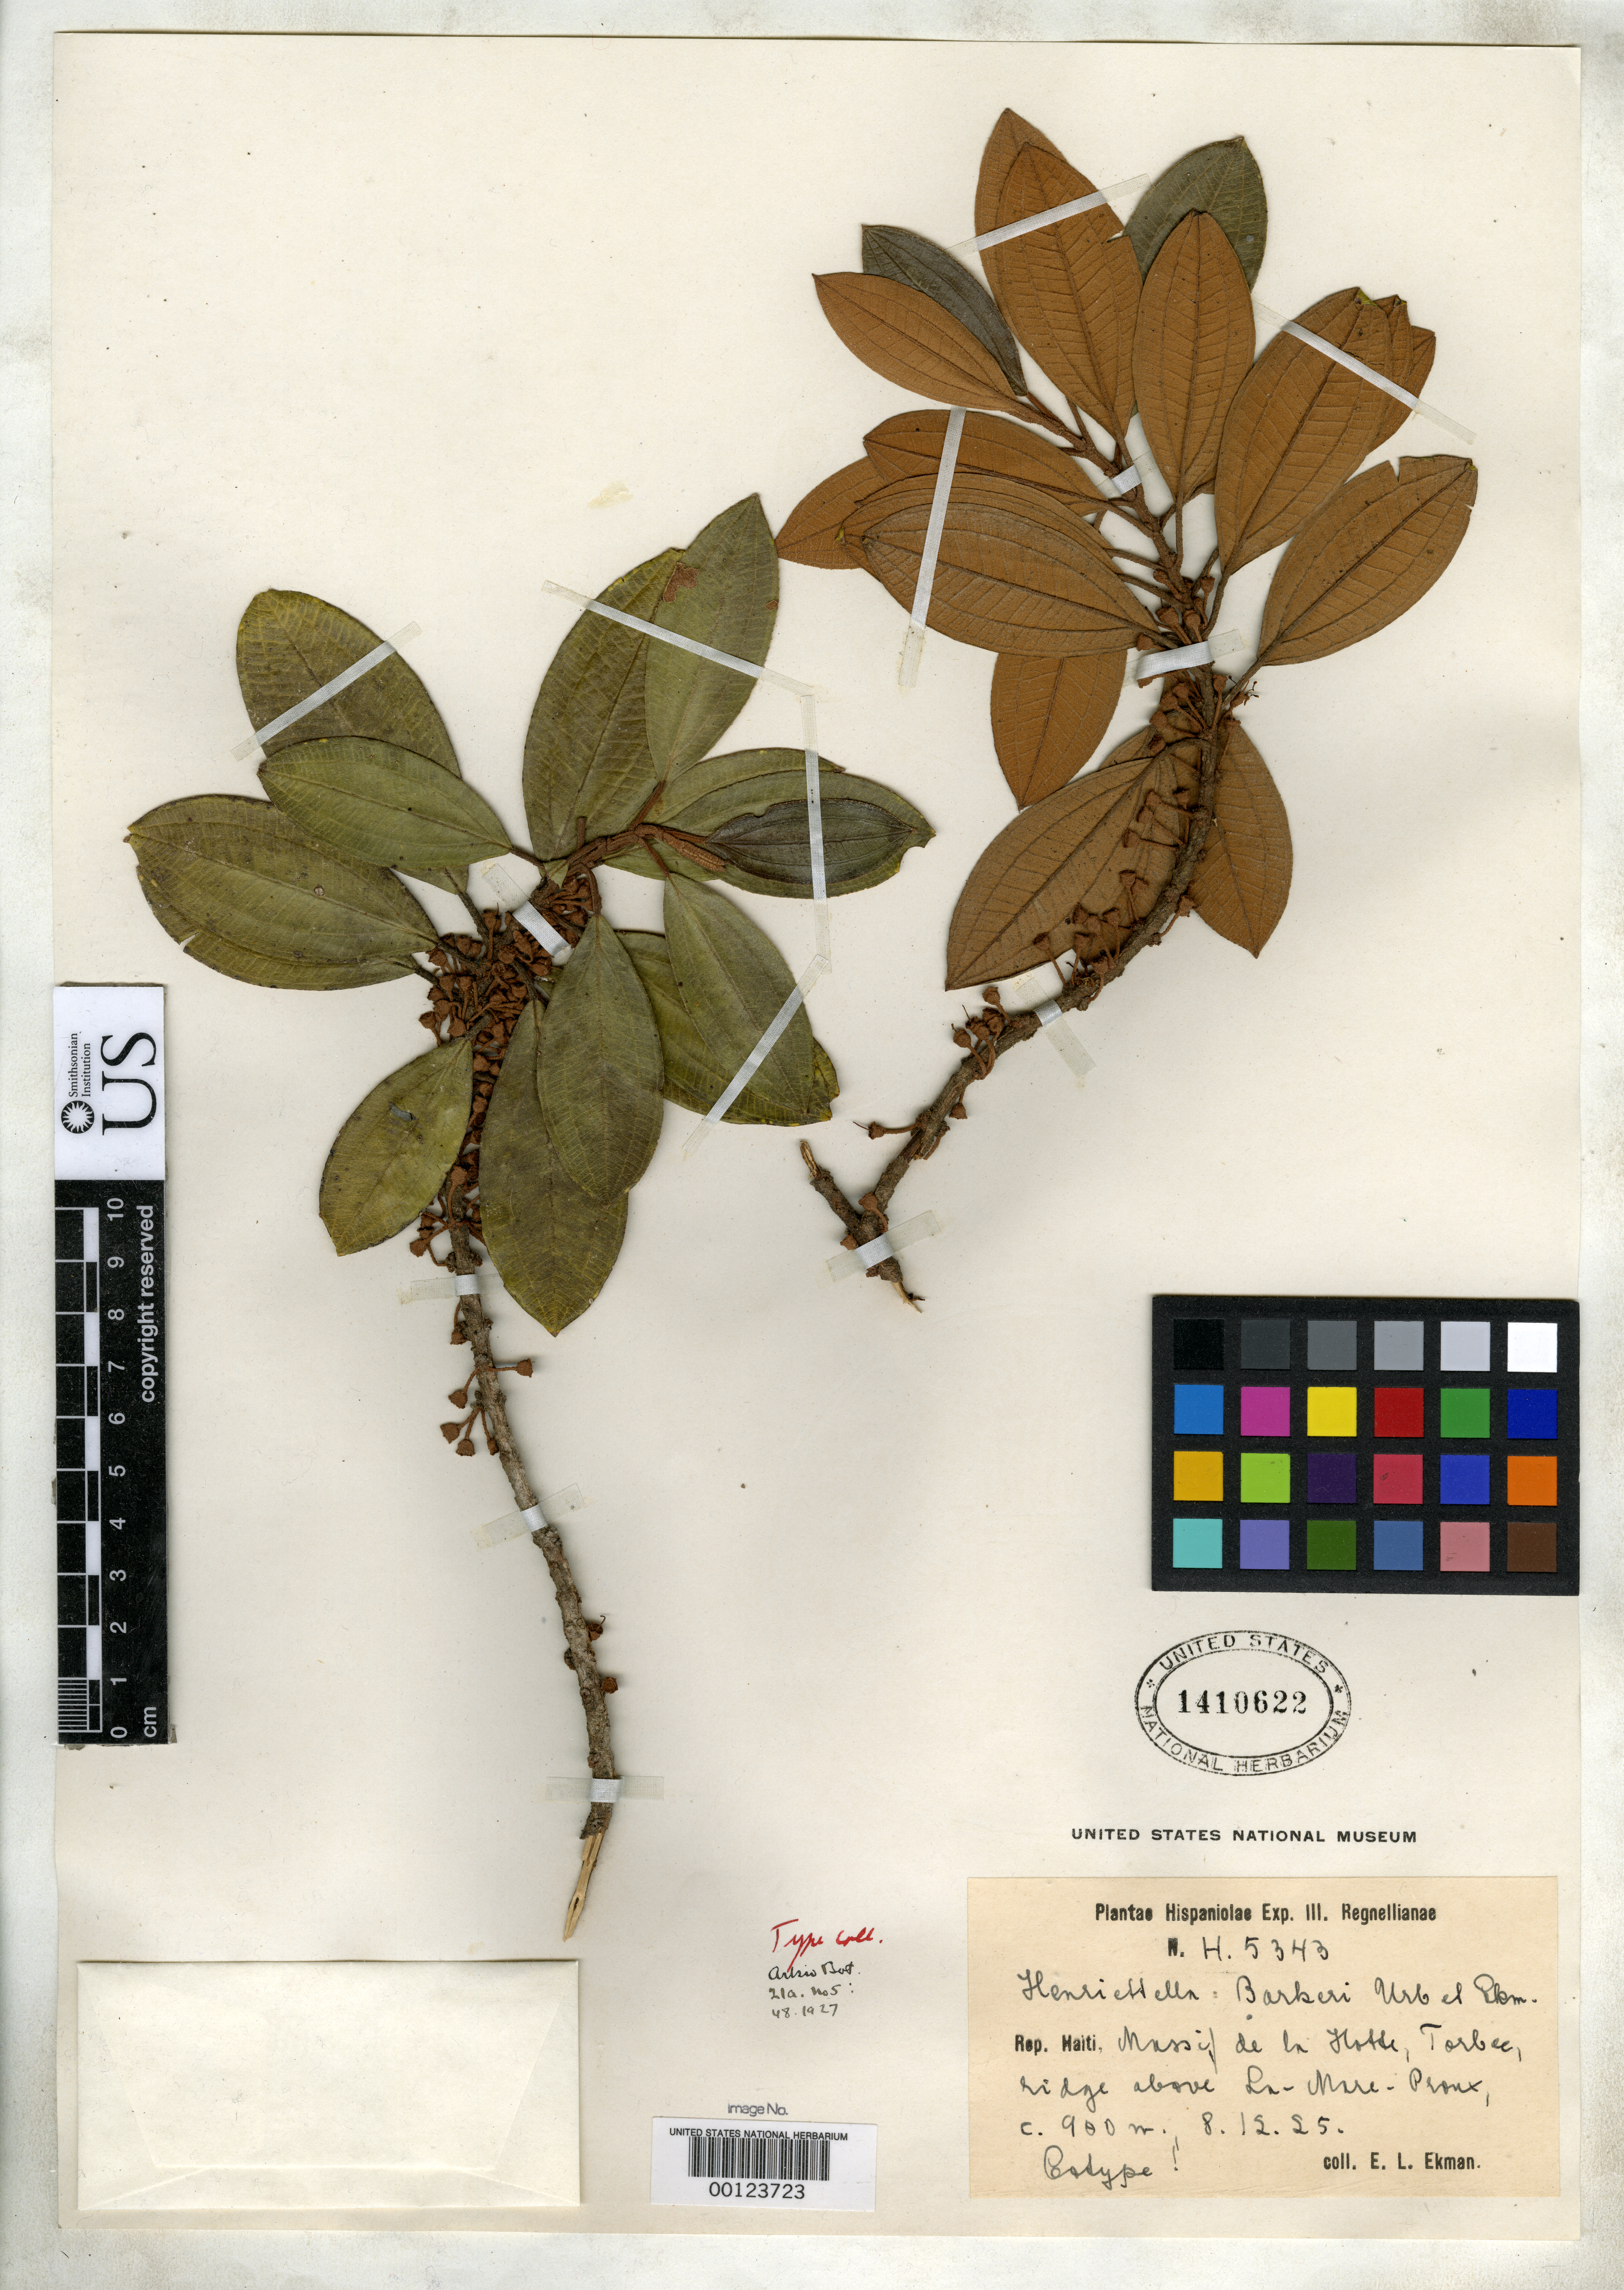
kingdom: Plantae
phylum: Tracheophyta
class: Magnoliopsida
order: Myrtales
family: Melastomataceae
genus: Henriettella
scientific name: Henriettella barkeri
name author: Urb. & Ekman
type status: Isotype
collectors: E. L. Ekman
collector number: H 5343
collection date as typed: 08 Dec 1925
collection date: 1925-12-08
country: Haiti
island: Hispaniola Island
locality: Massif de la Hotte in parte occidental prope Torbec in montibus supra La-mare-proux.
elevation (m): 200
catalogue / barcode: US 1410622